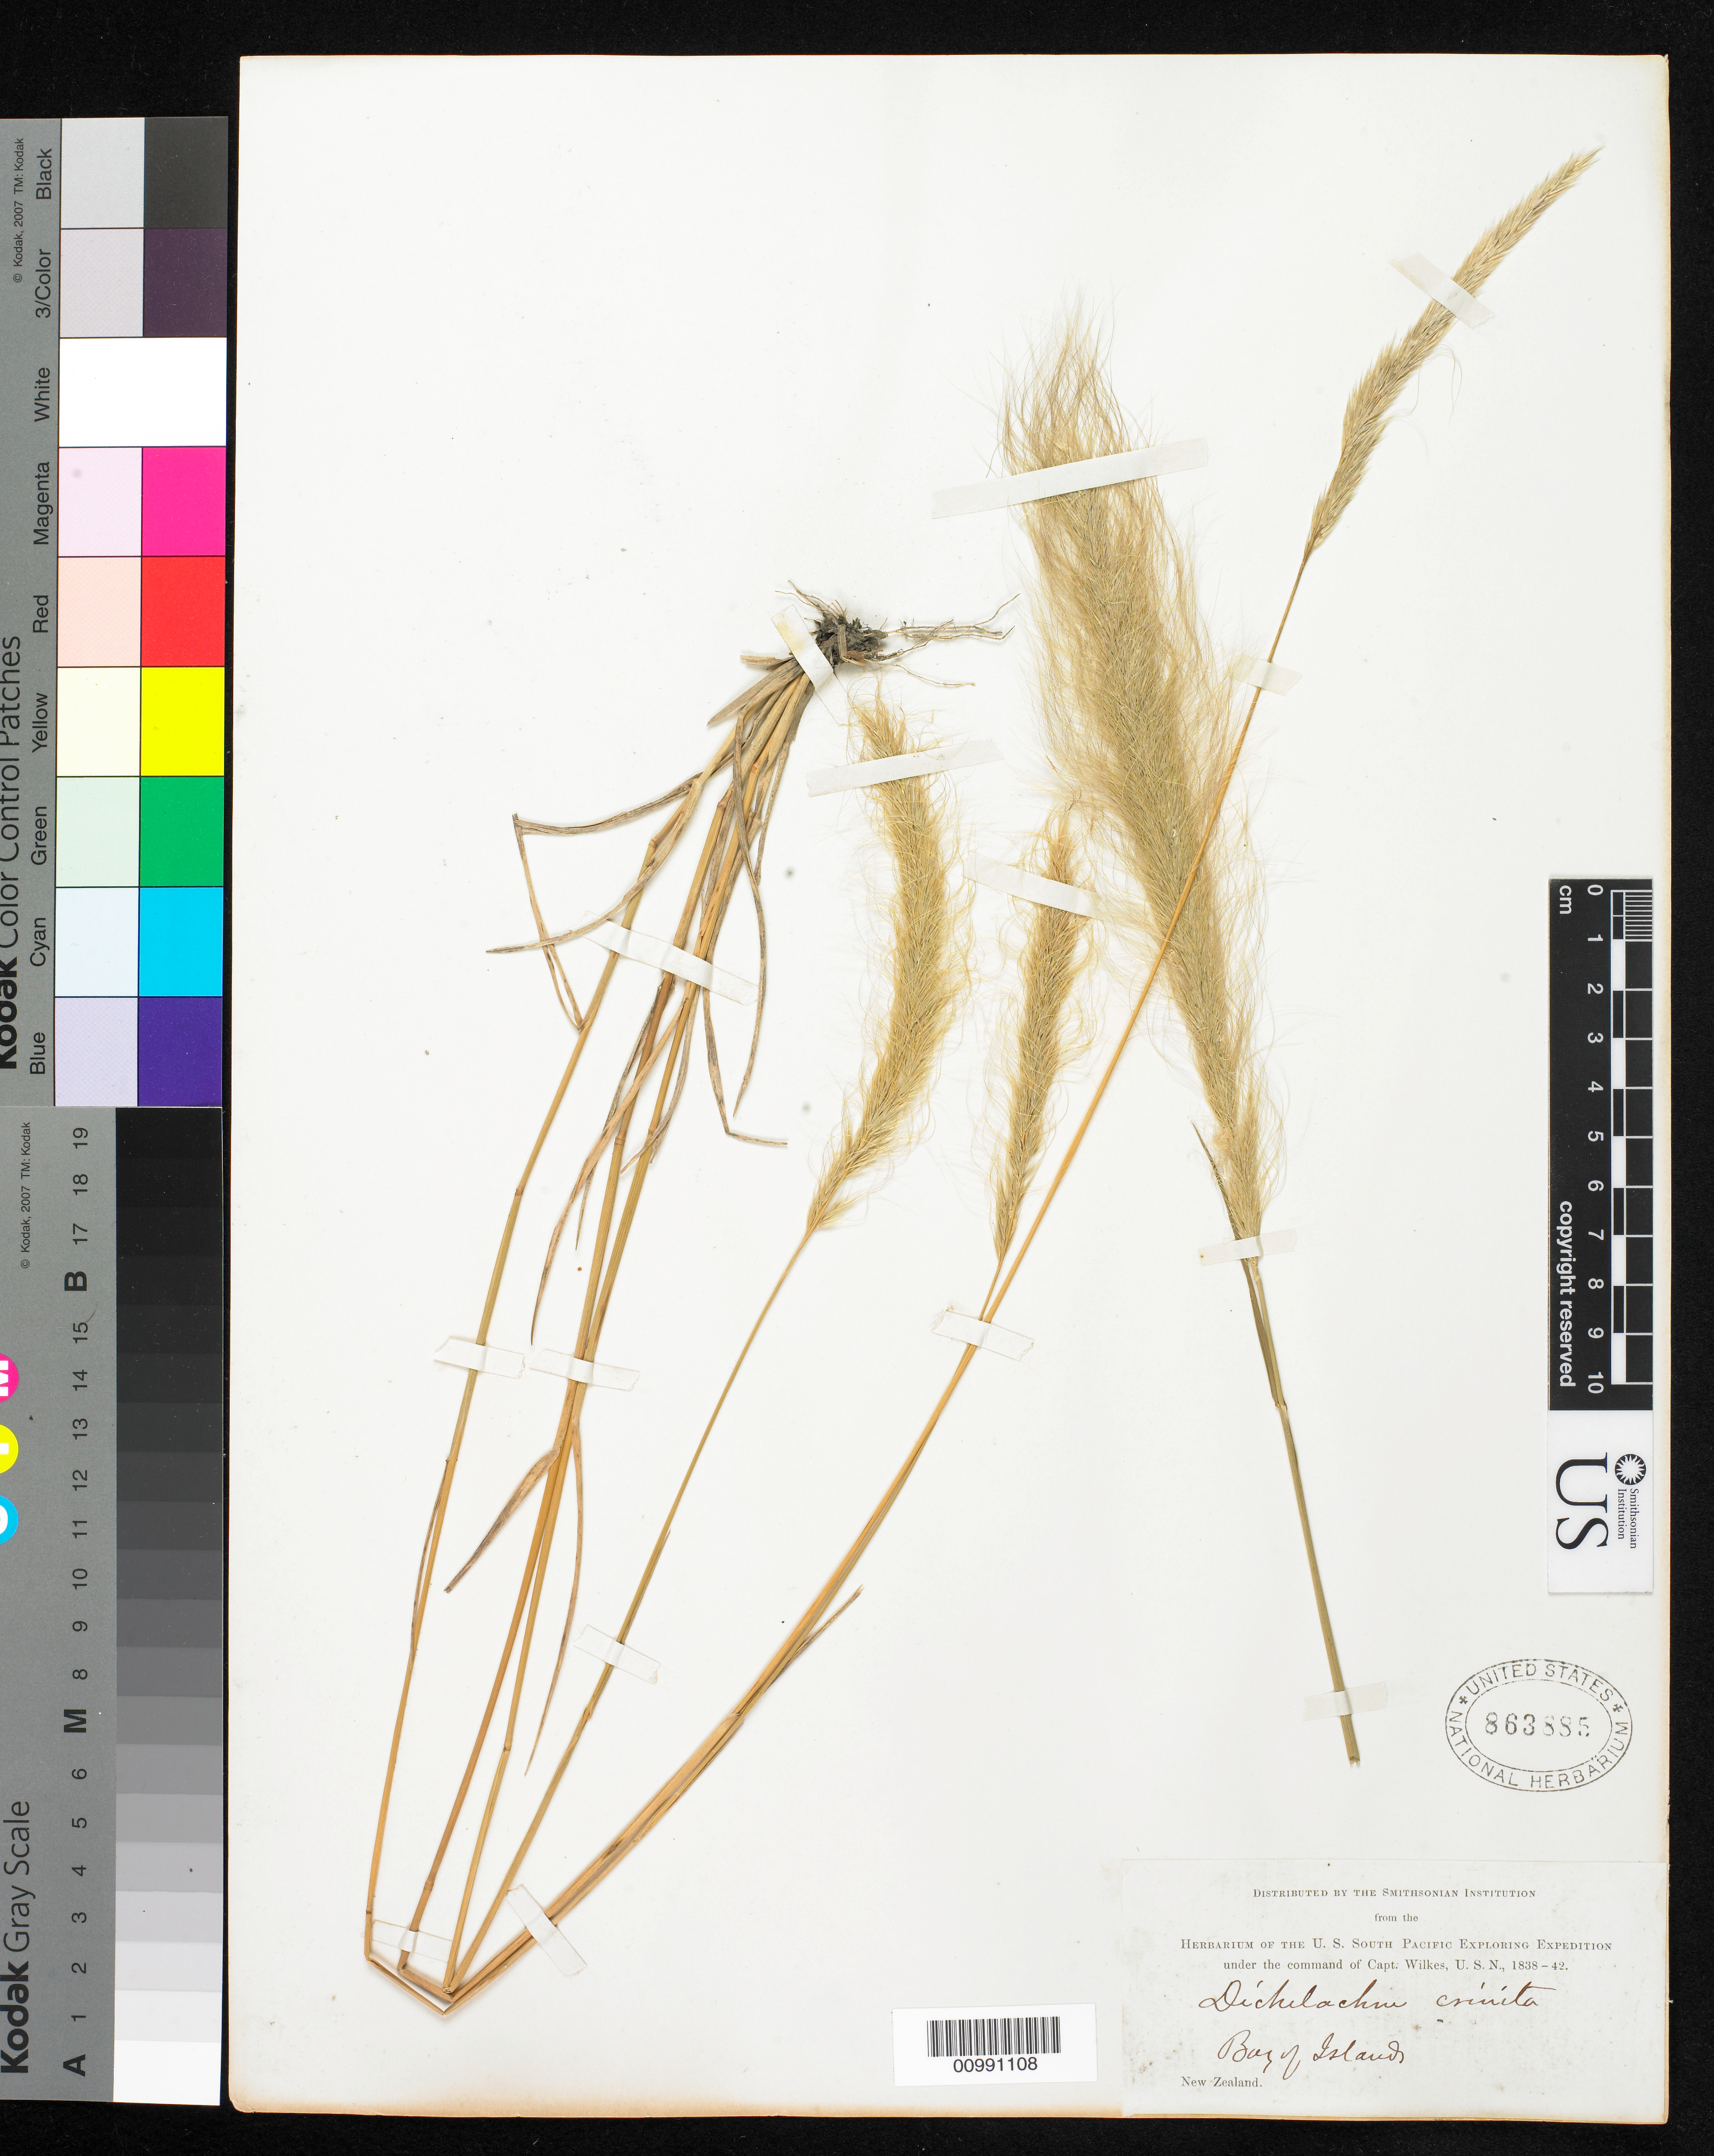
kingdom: Plantae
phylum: Tracheophyta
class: Liliopsida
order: Poales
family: Poaceae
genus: Dichelachne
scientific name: Dichelachne crinita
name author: Hook. f.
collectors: Wilkes Explor. Exped.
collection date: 1838/1842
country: New Zealand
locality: Bay of Islands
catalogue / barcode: US 863885